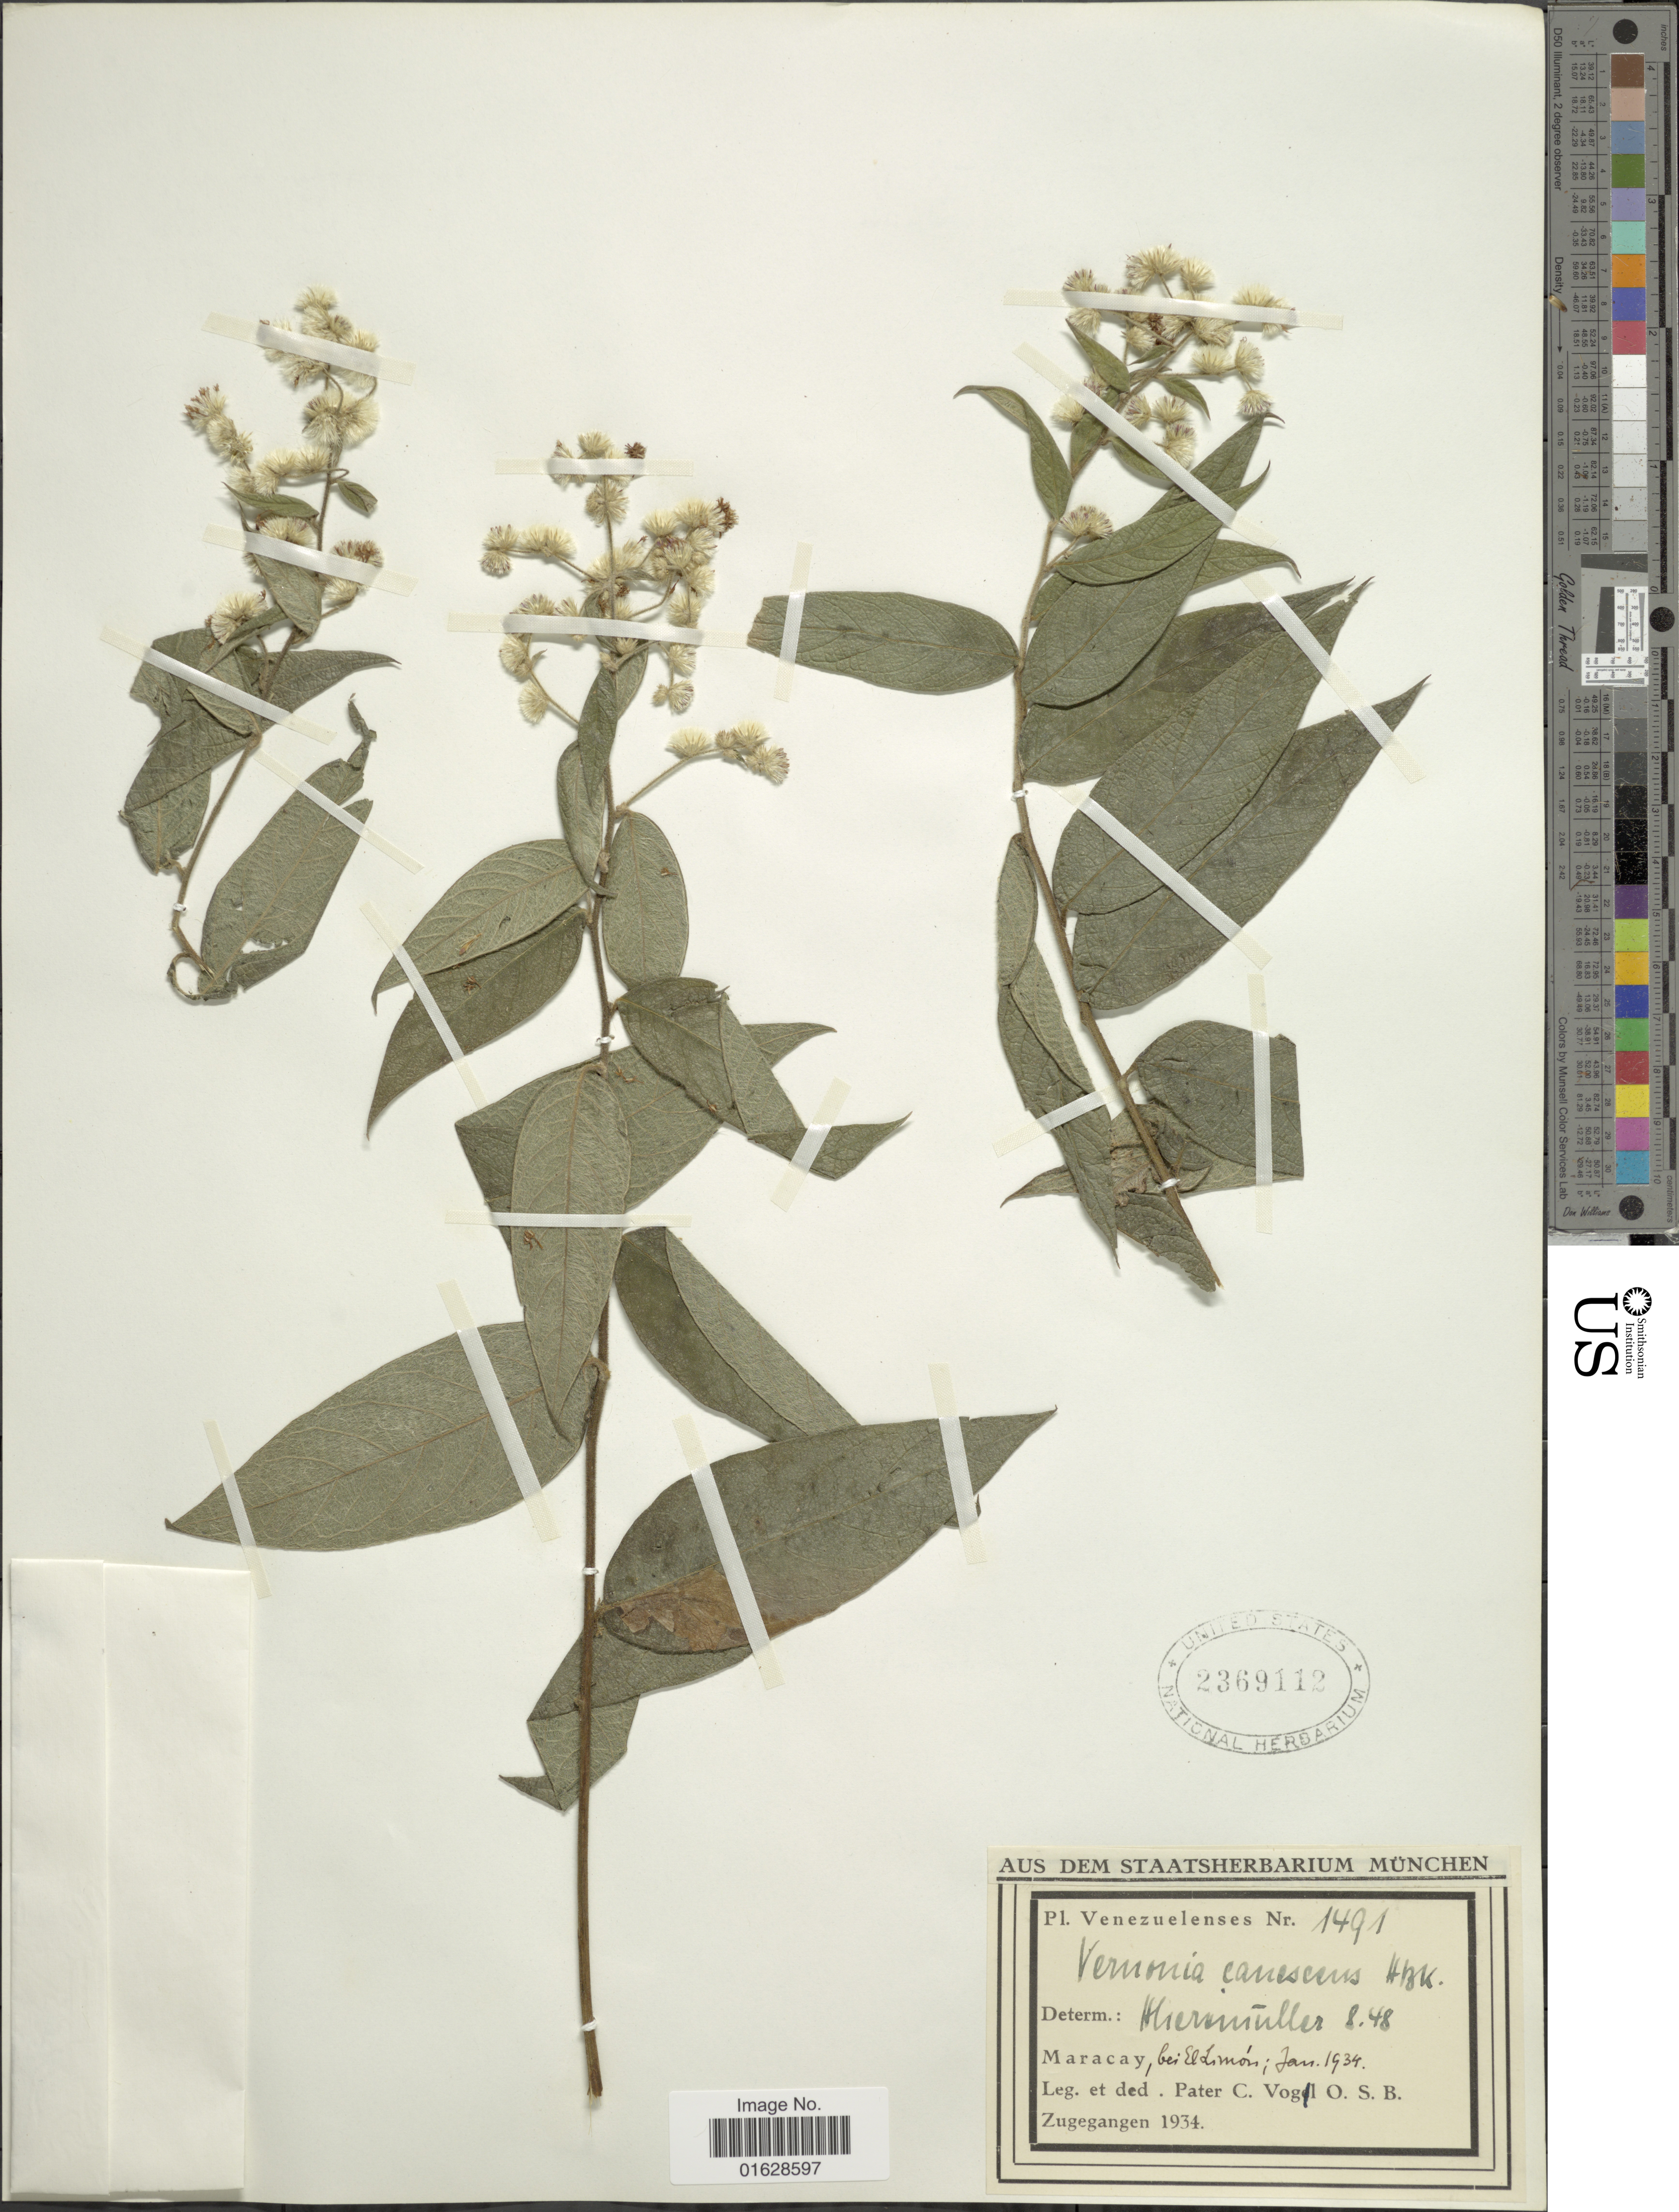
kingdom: Plantae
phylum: Tracheophyta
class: Magnoliopsida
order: Asterales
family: Asteraceae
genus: Lepidaploa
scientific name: Lepidaploa canescens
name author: (Kunth) H. Rob.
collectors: P. C. Vogl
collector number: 1491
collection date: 1934-01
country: Venezuela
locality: Venezuelenses. Maracay, bei El Limon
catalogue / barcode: US 2369113